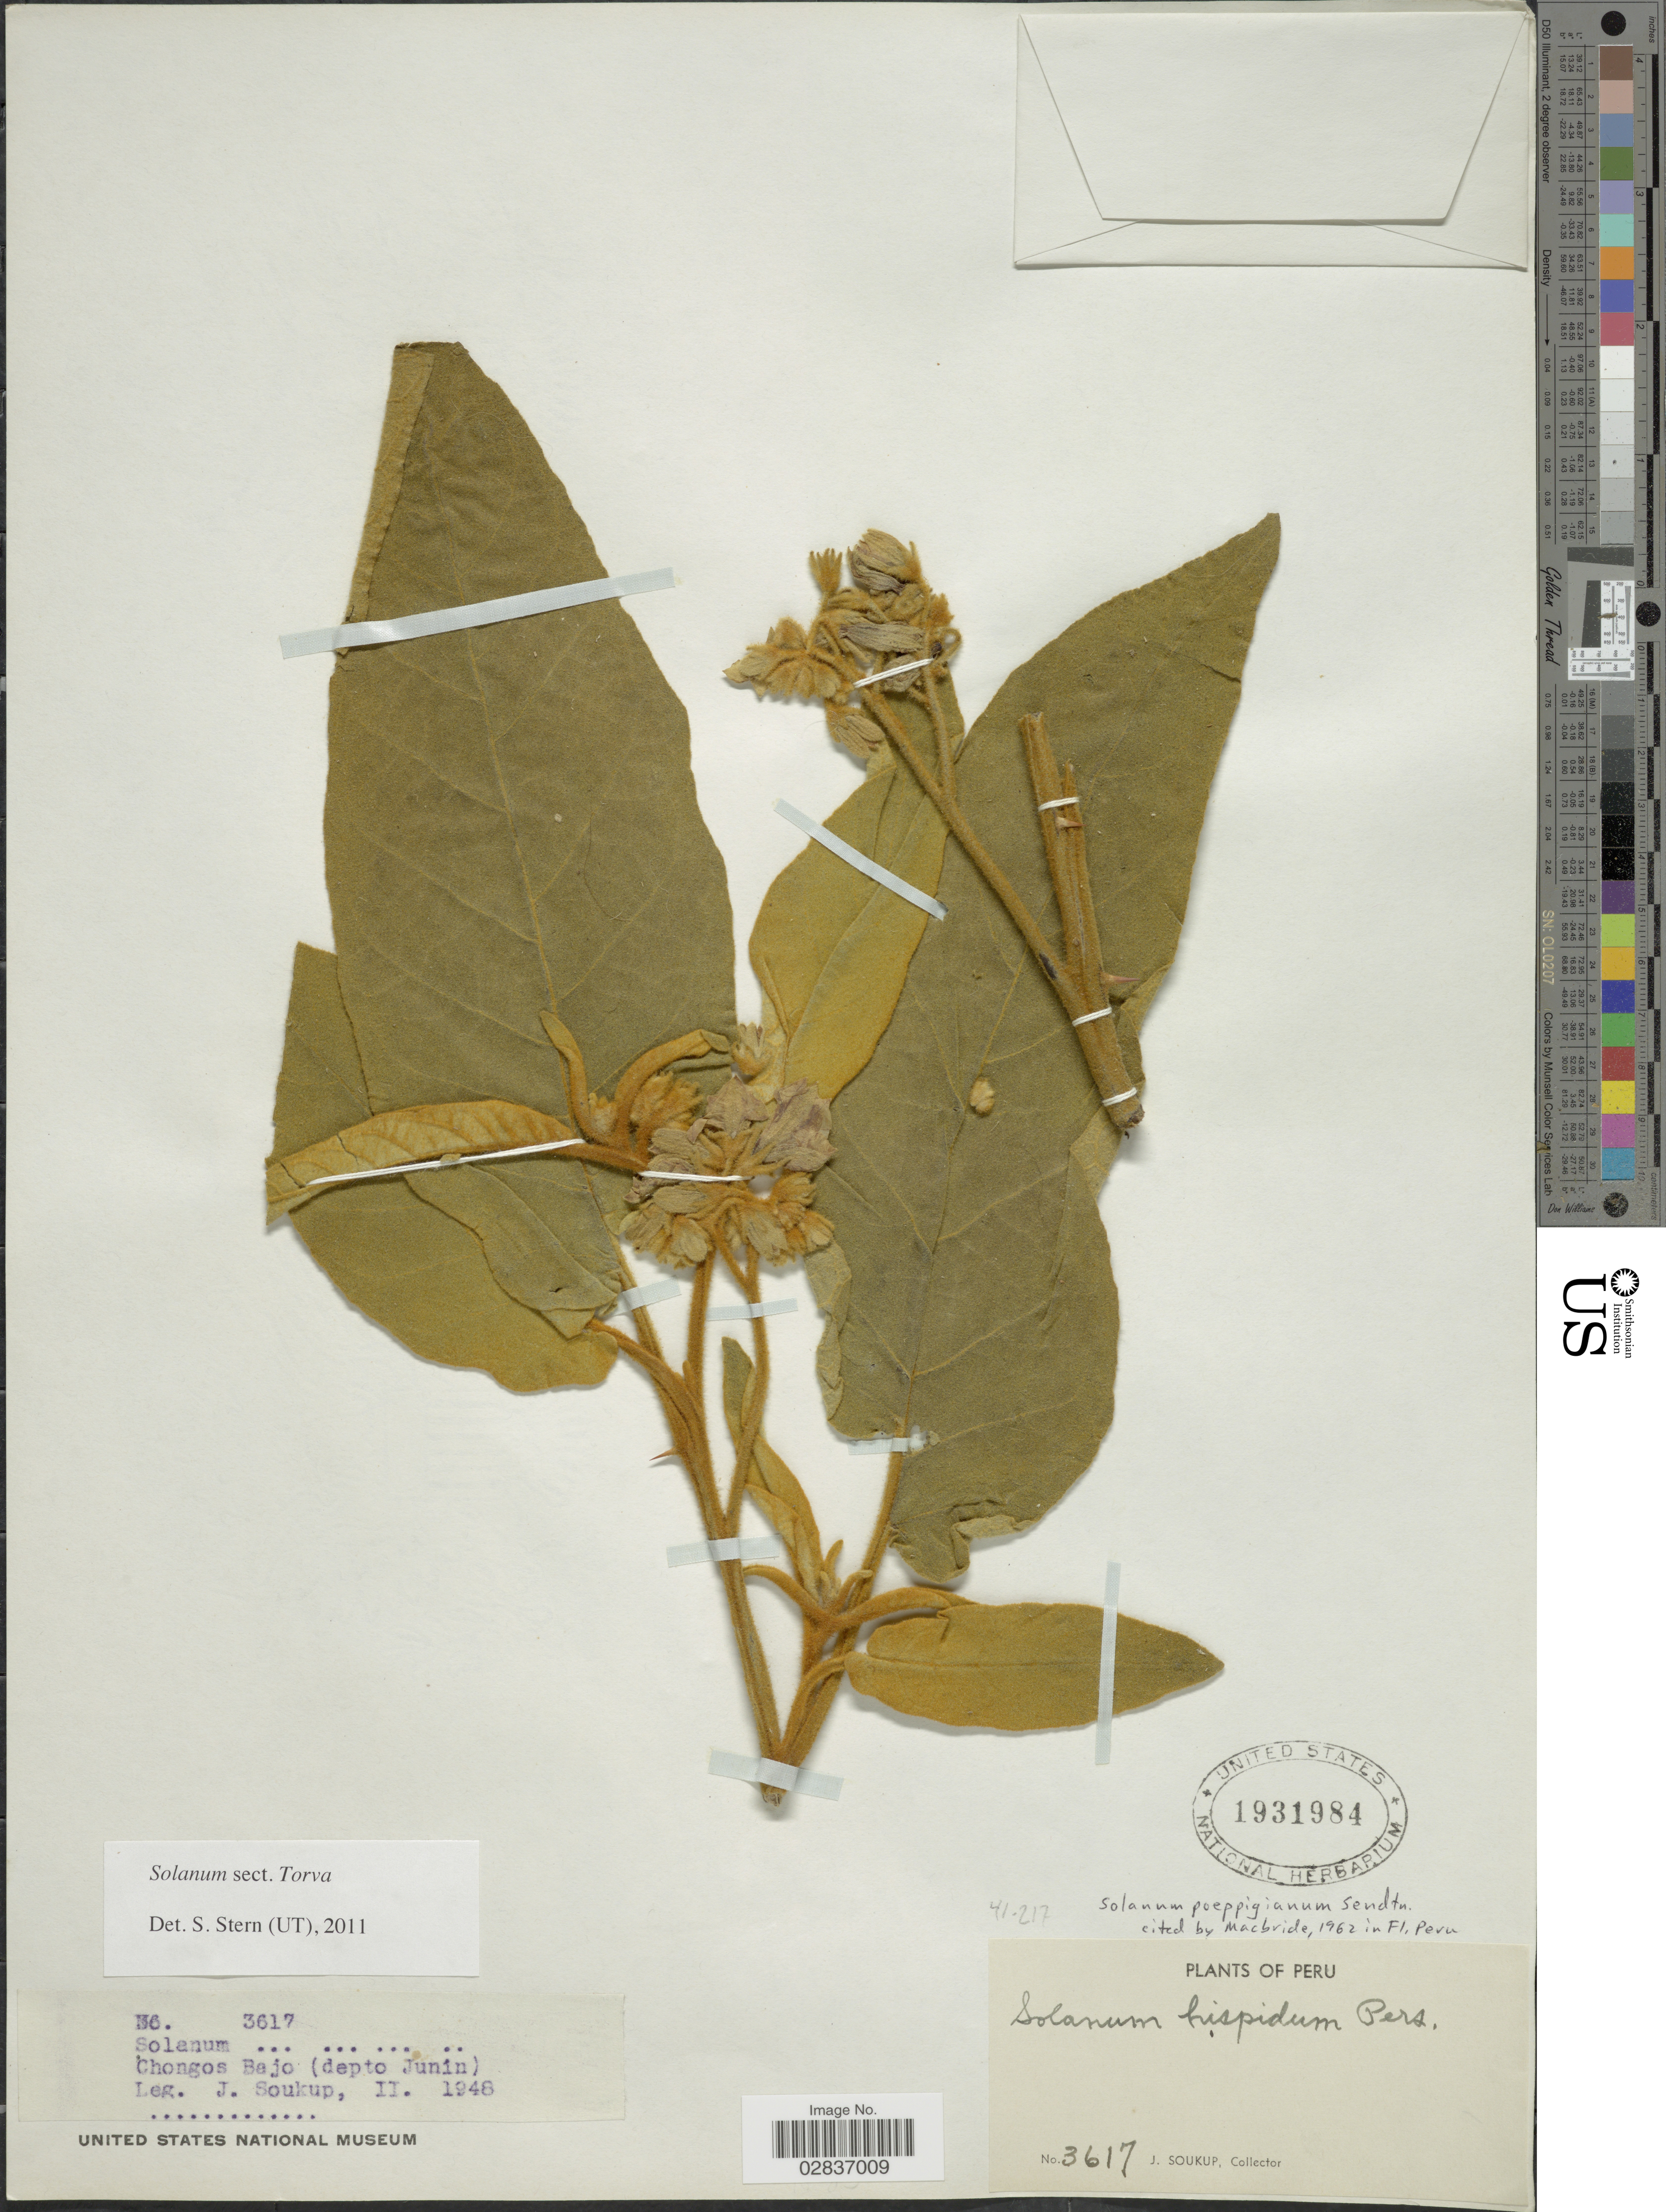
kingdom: Plantae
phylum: Tracheophyta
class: Magnoliopsida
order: Solanales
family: Solanaceae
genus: Solanum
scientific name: Solanum sp.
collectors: J. Soukup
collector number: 3617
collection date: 1946-02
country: Peru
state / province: Junín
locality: Chongos Bajo (depto Junin).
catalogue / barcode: US 1931984